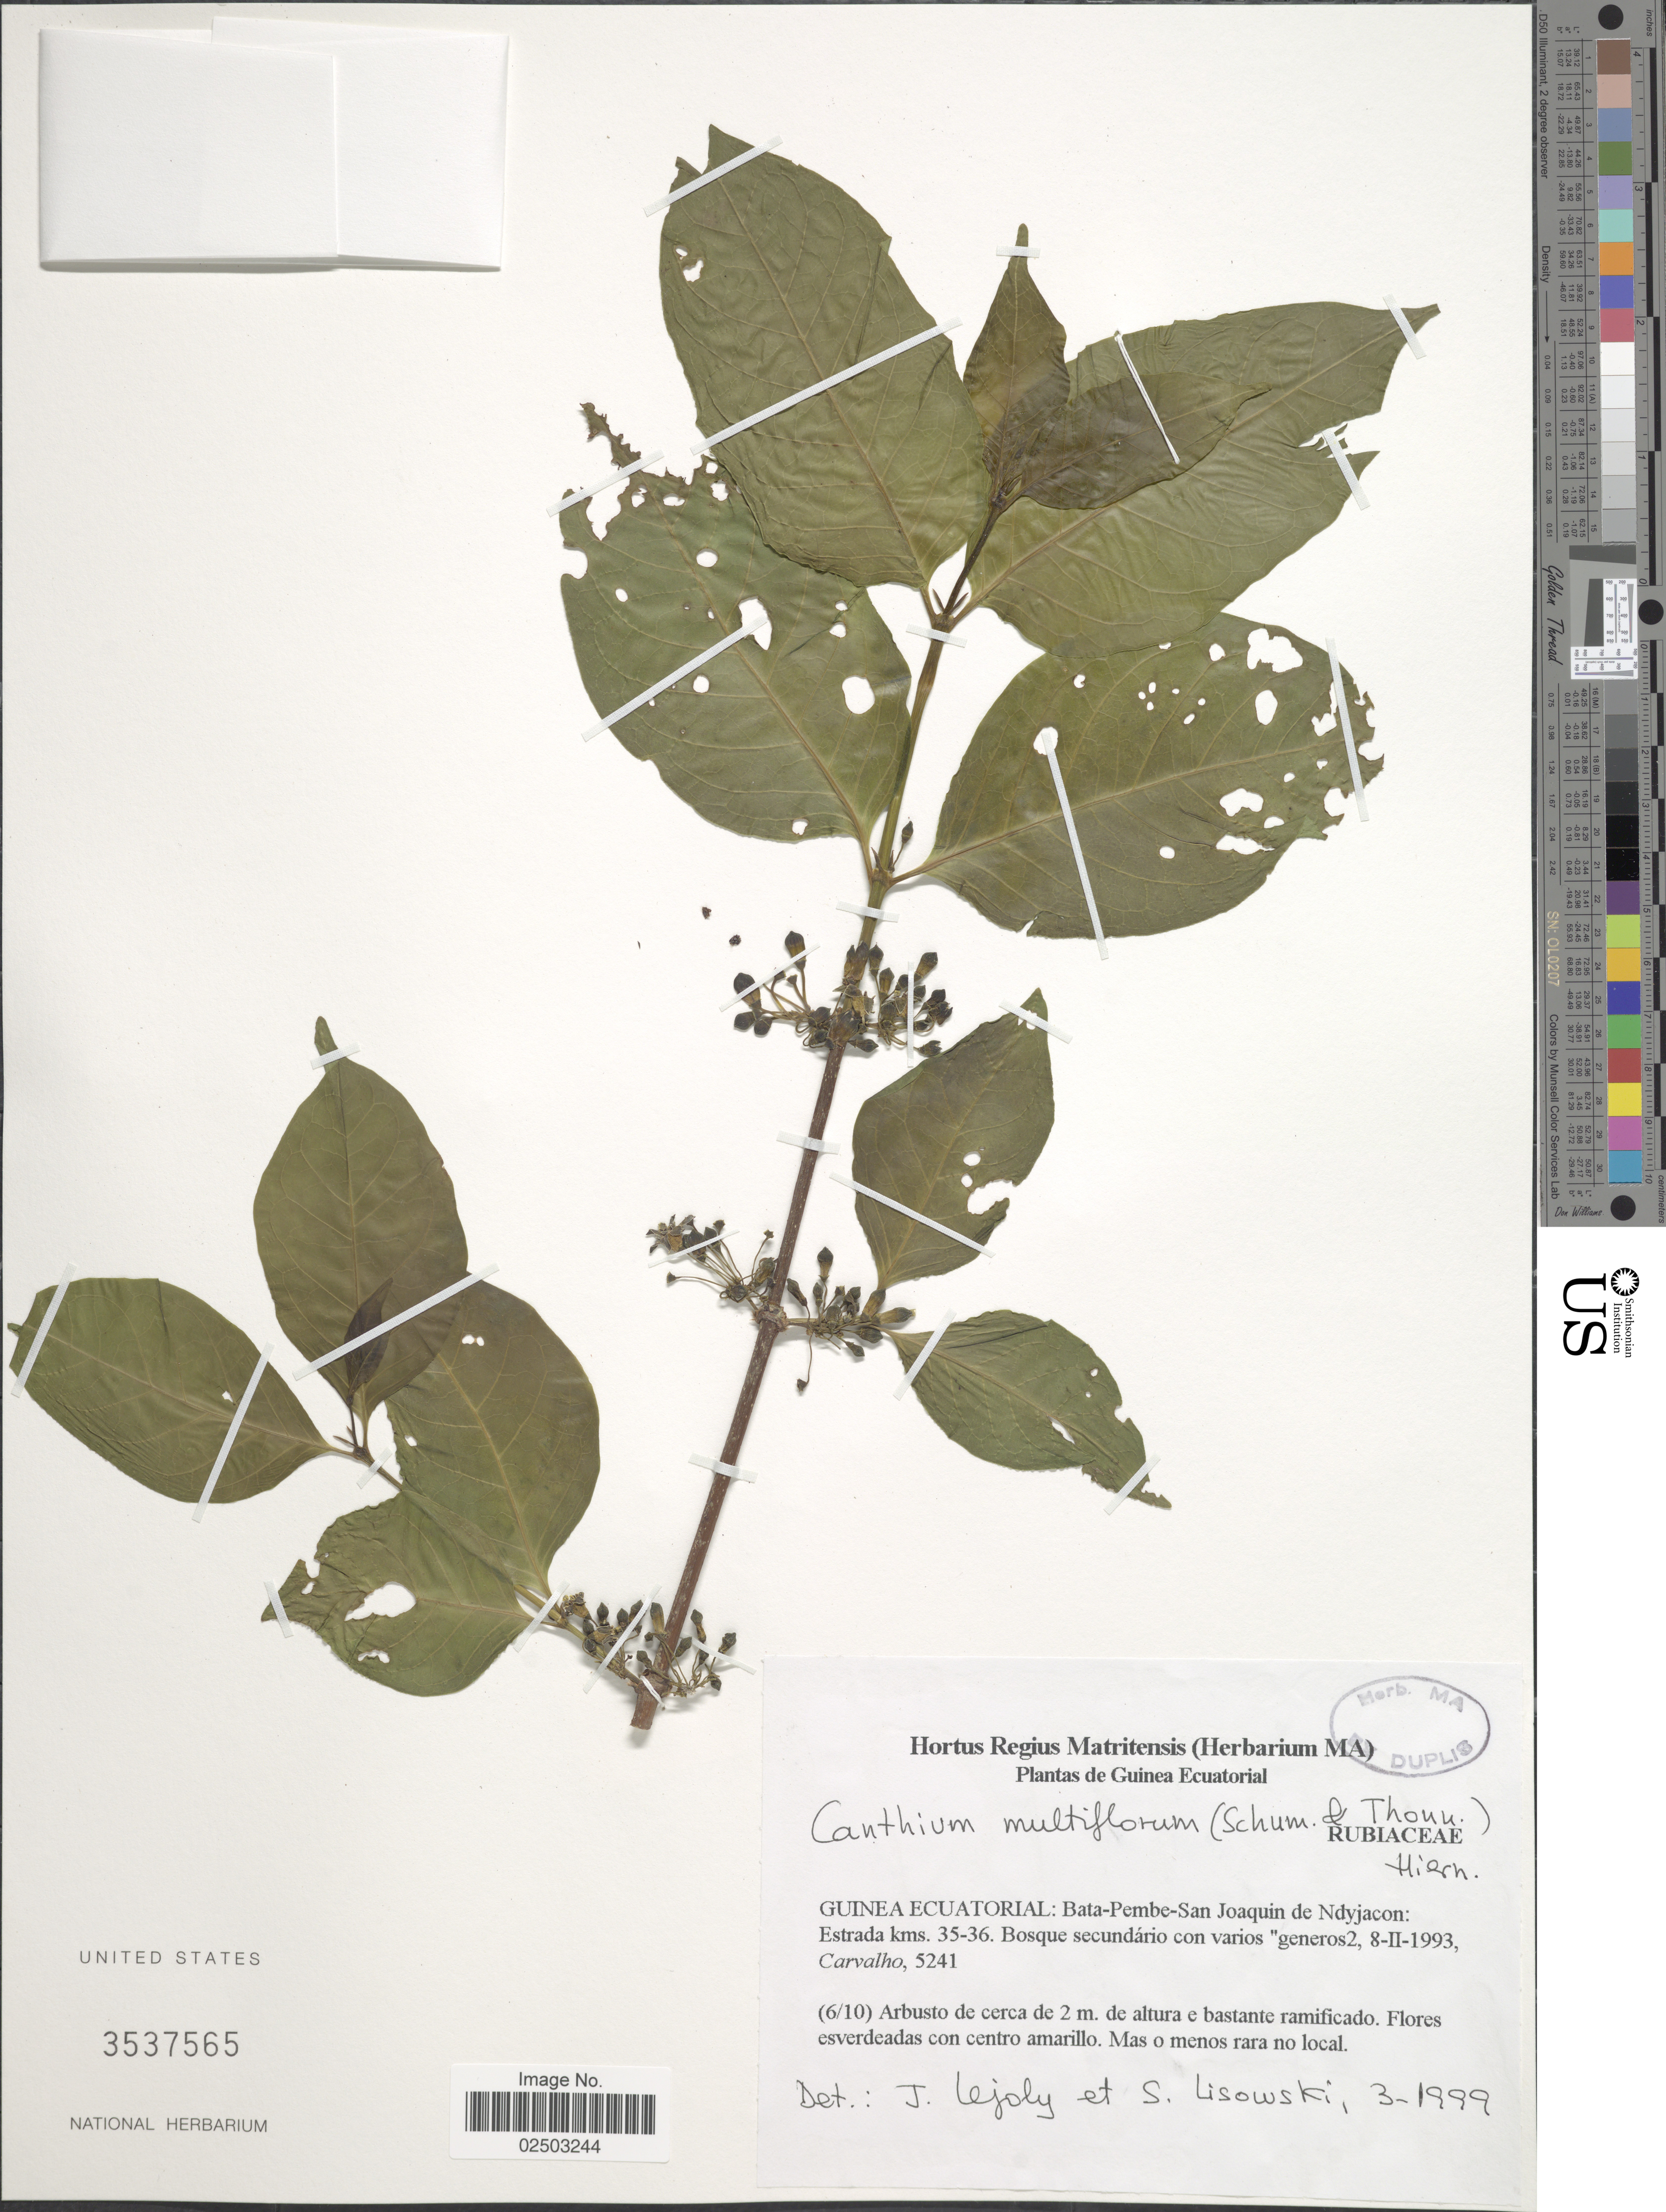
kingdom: Plantae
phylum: Tracheophyta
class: Magnoliopsida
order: Gentianales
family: Rubiaceae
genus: Canthium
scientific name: Canthium multiflorum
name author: (Schumach. & Thonn.) Hiern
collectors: Carvalho, --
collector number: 5241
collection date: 1993-02-08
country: Equatorial Guinea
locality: Guinea Ecuatorial: Bata-Pembe-San Joaquin de Ndyjacon: Estrada kms. 35-36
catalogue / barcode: US 3537565